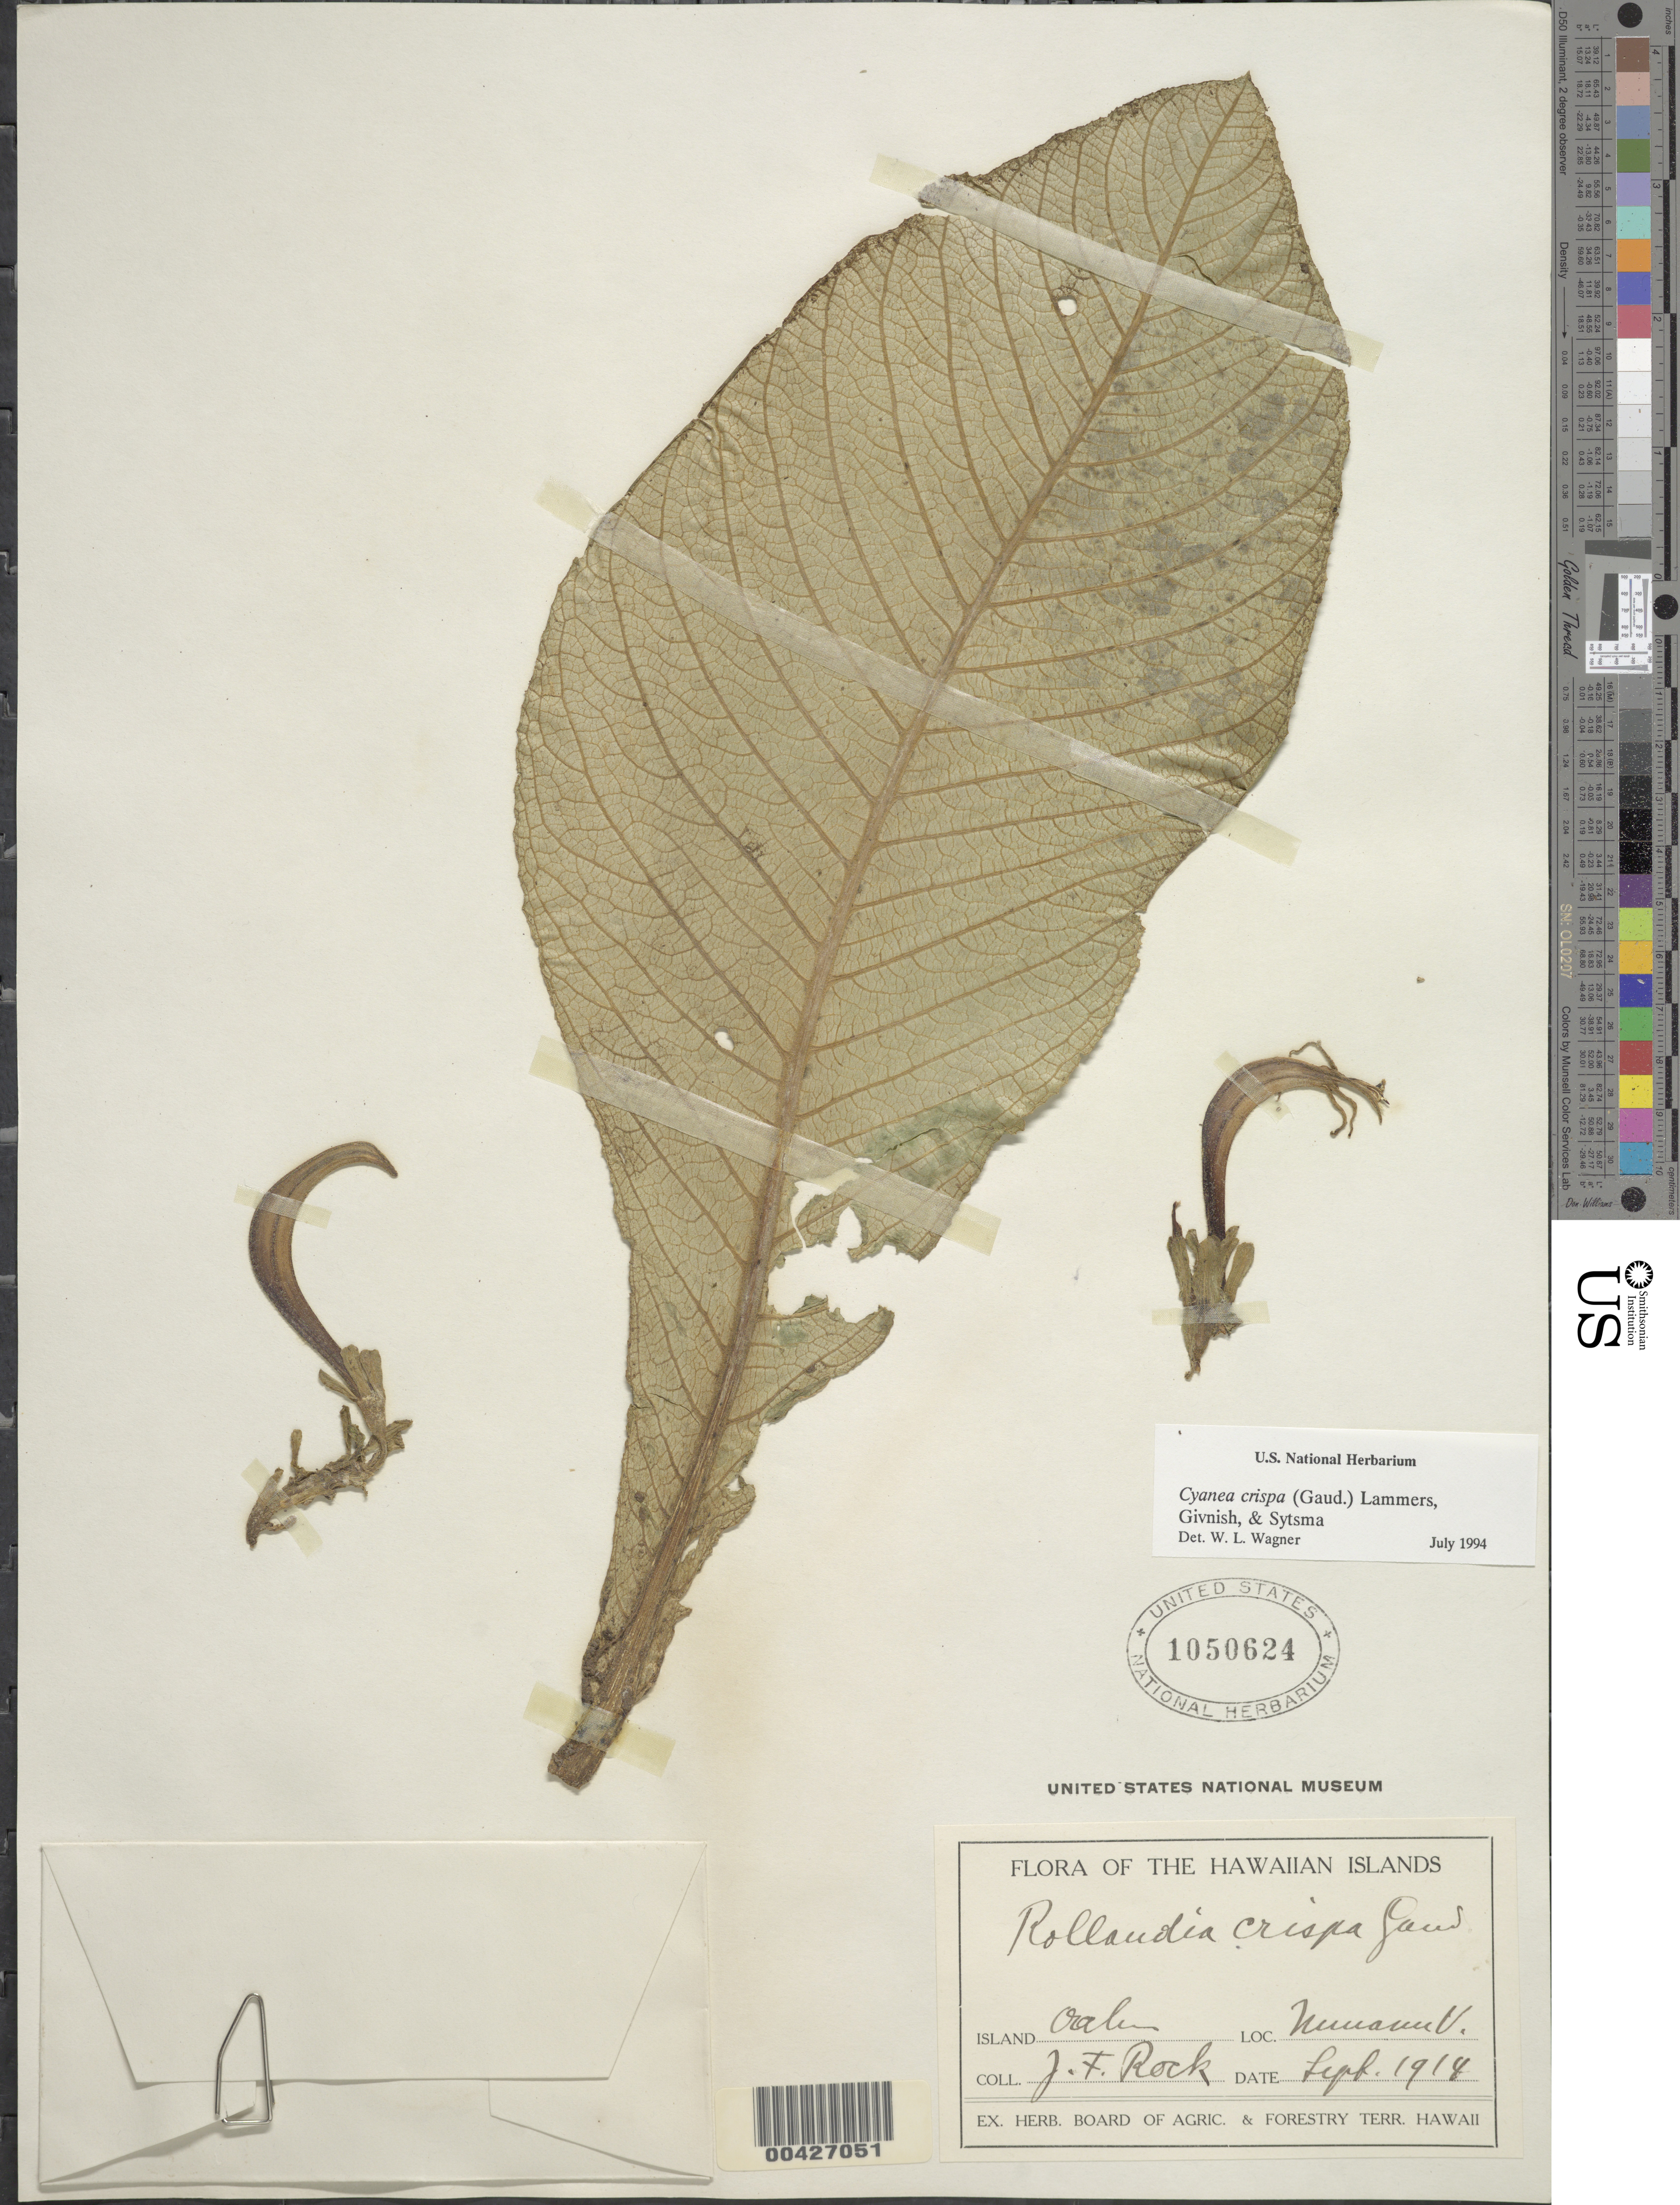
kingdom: Plantae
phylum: Tracheophyta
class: Magnoliopsida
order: Asterales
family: Campanulaceae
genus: Cyanea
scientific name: Cyanea crispa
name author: (Gaudich.) Lammers et al.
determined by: Wagner, W. L., (BOT), Smithsonian Institution - National Museum of Natural History (UNITED STATES)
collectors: J. F. Rock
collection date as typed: Sep 1914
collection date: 1914-09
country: United States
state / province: Hawaii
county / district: Honolulu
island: Oahu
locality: Nuuanu Valley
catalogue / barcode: US 1050624